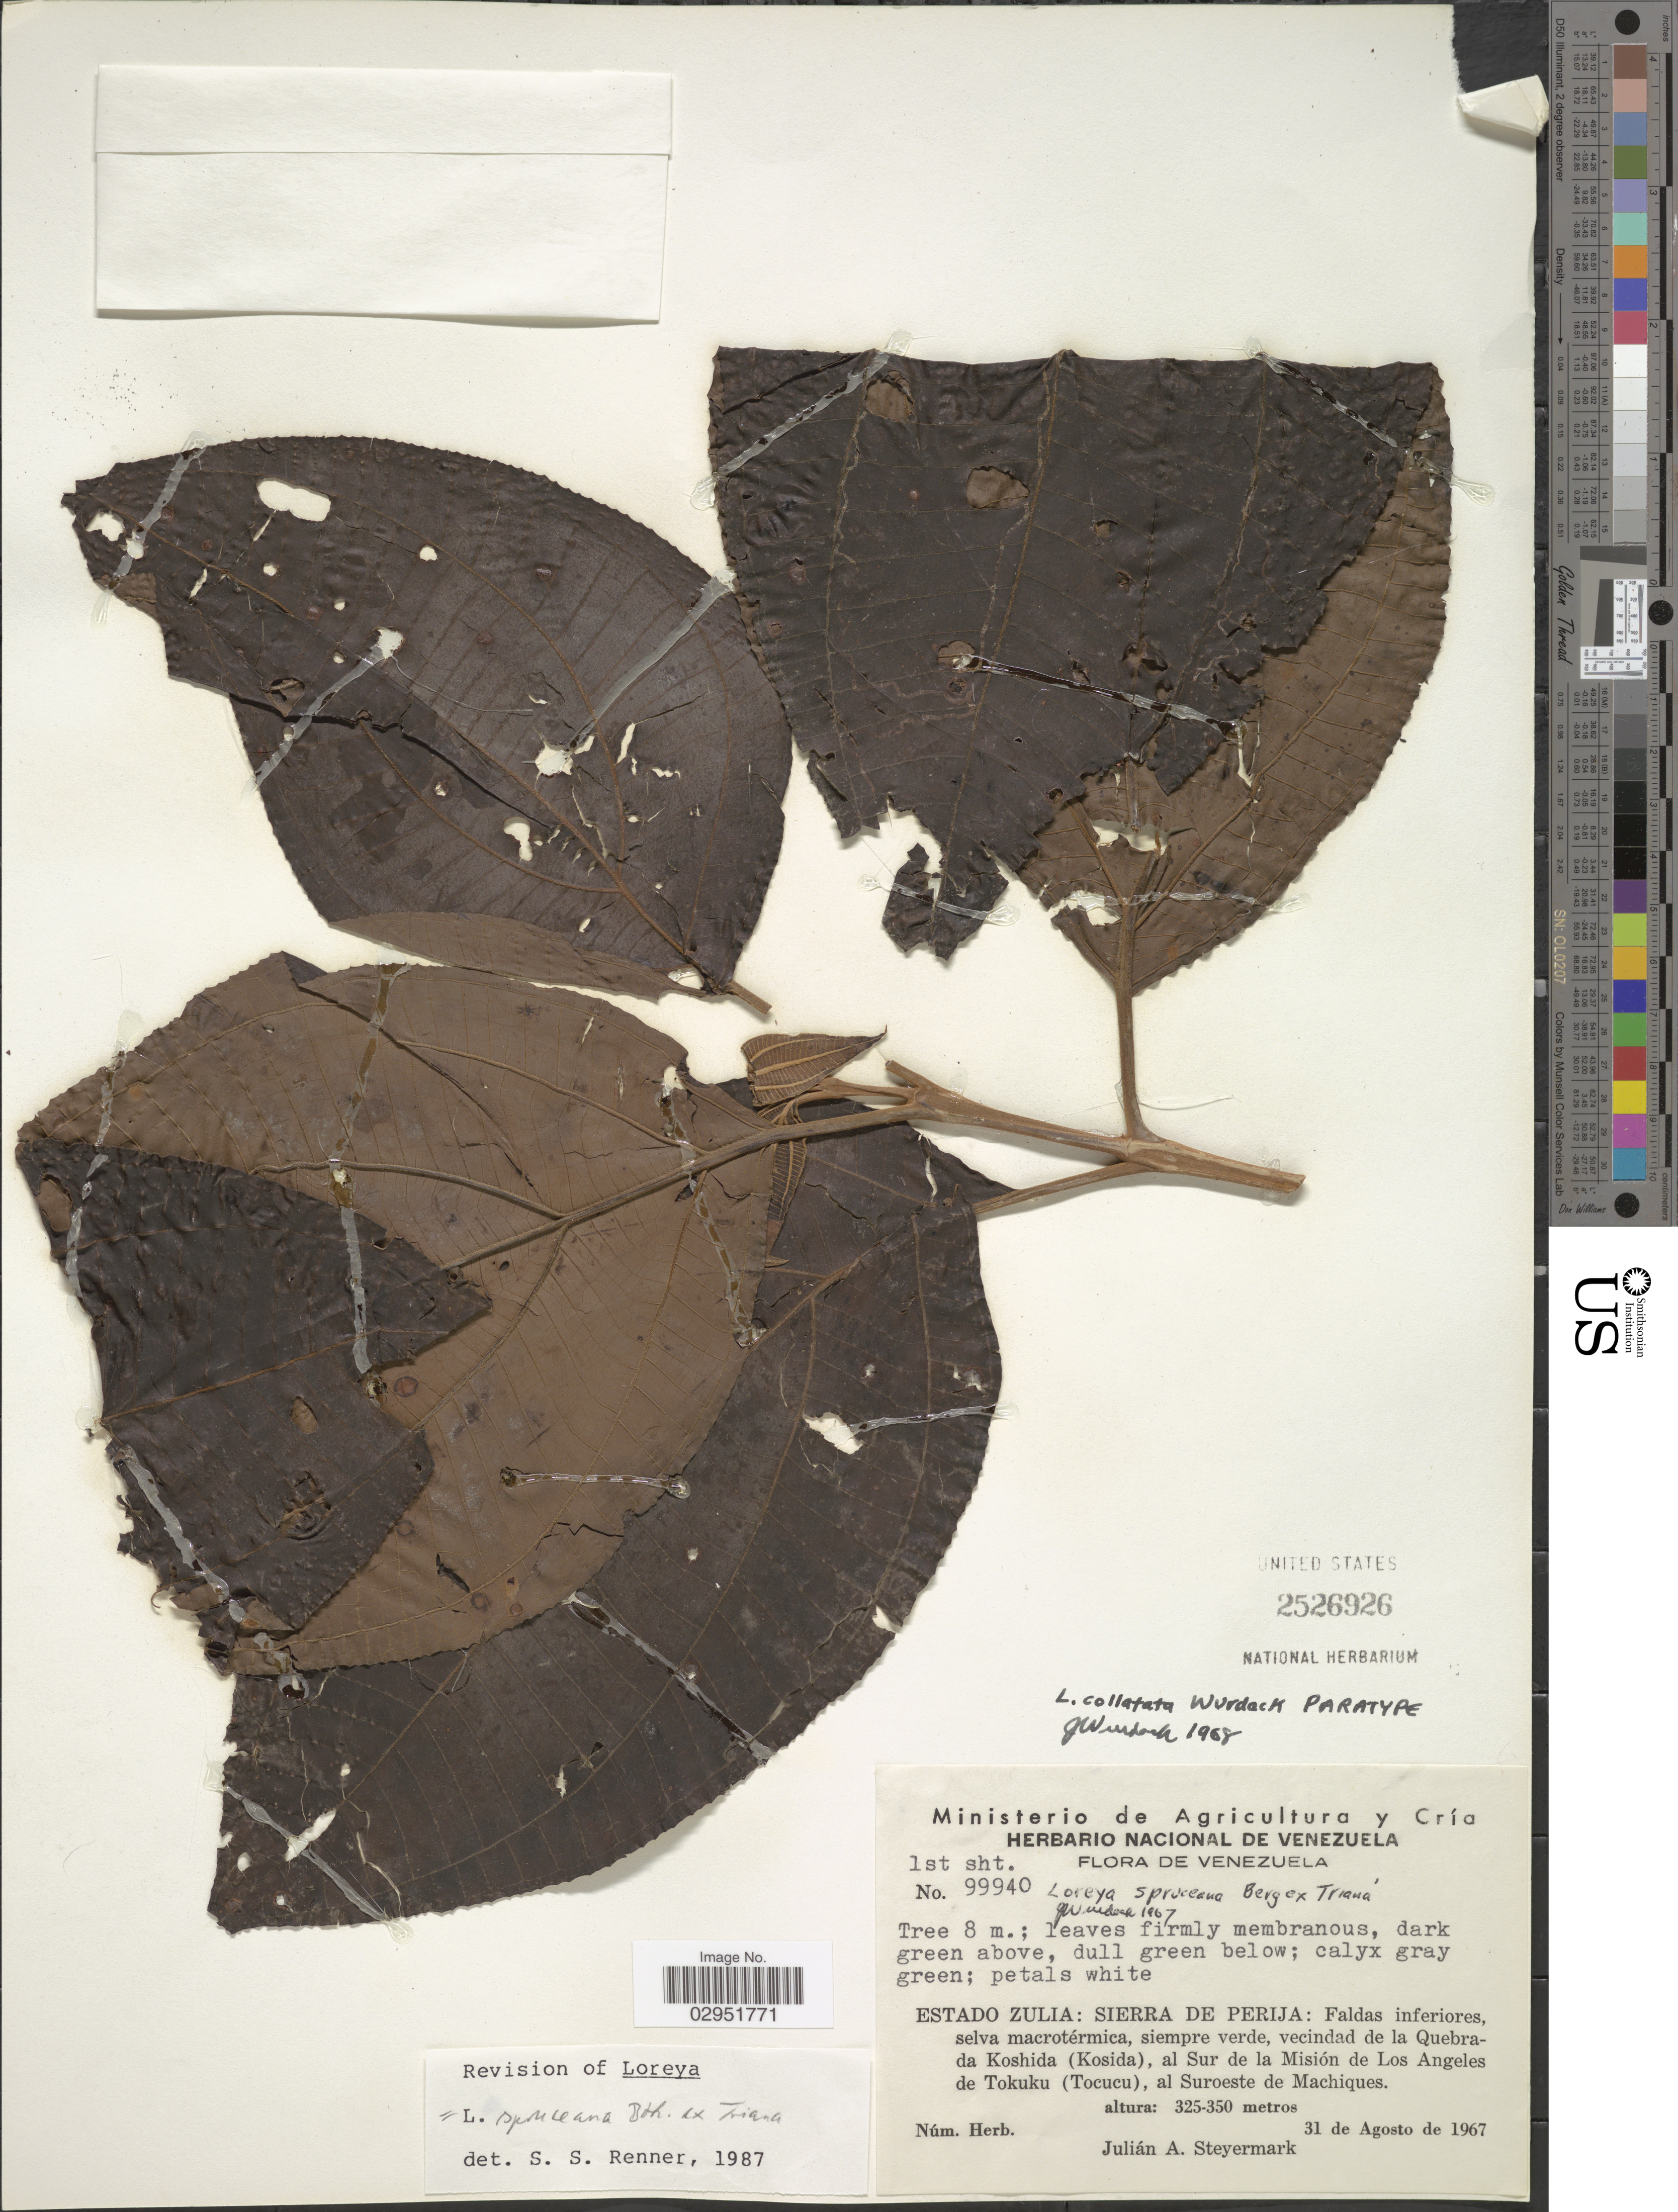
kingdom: Plantae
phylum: Tracheophyta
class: Magnoliopsida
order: Myrtales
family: Melastomataceae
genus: Bellucia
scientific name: Bellucia spruceana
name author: (Triana) J.F. Macbr.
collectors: J. Steyermark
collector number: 99940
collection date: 1967-08-31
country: Venezuela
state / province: Zulia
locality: Estado Zulia: Sierra de Perija: Faldas inferiores, selva macrotérmica, siempre verde, vecindad de la Quebrada Koshida (Kosida), al Sur de la Misión de Los Angeles de Tokuku (Tocucu), al Suroeste de Machiques.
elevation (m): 325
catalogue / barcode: US 2526926